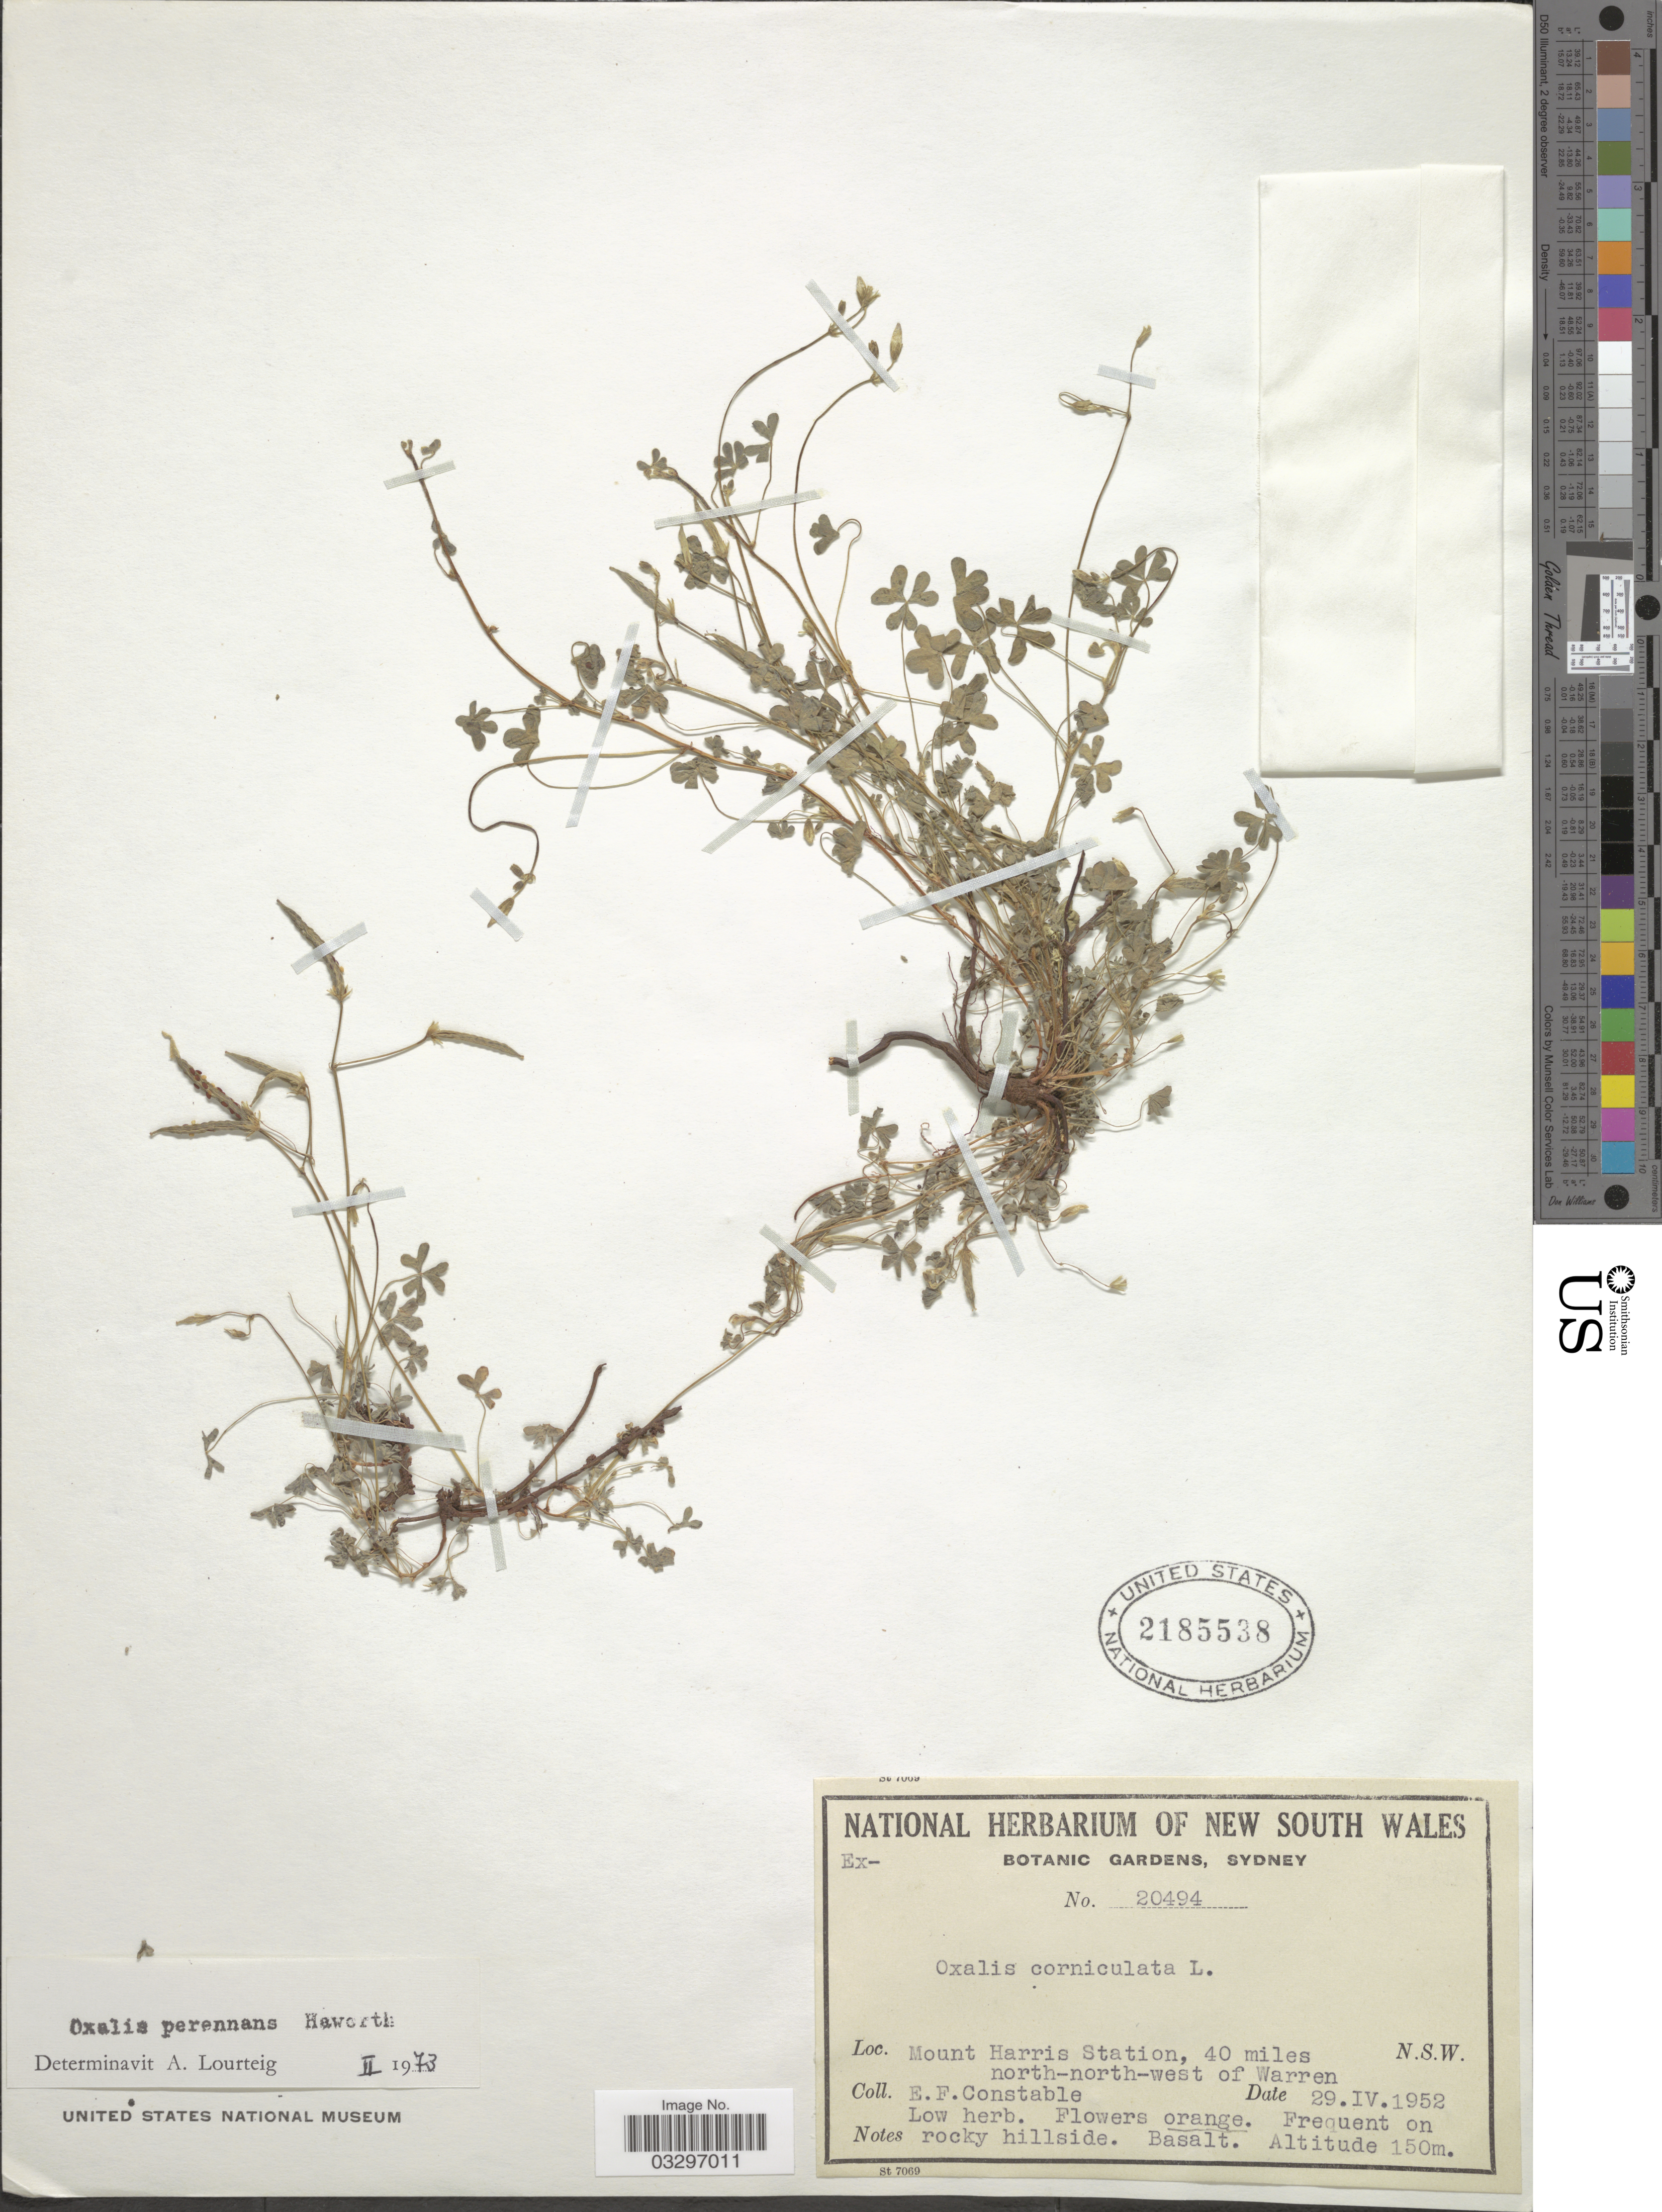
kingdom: Plantae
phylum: Tracheophyta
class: Magnoliopsida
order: Oxalidales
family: Oxalidaceae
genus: Oxalis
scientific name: Oxalis perennans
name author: Haw.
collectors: E. F. Constable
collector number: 20494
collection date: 1952-04-29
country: Australia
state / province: New South Wales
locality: Mount Harris Station, 40 miles north-north-west of Warren.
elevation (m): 150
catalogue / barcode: US 2185538